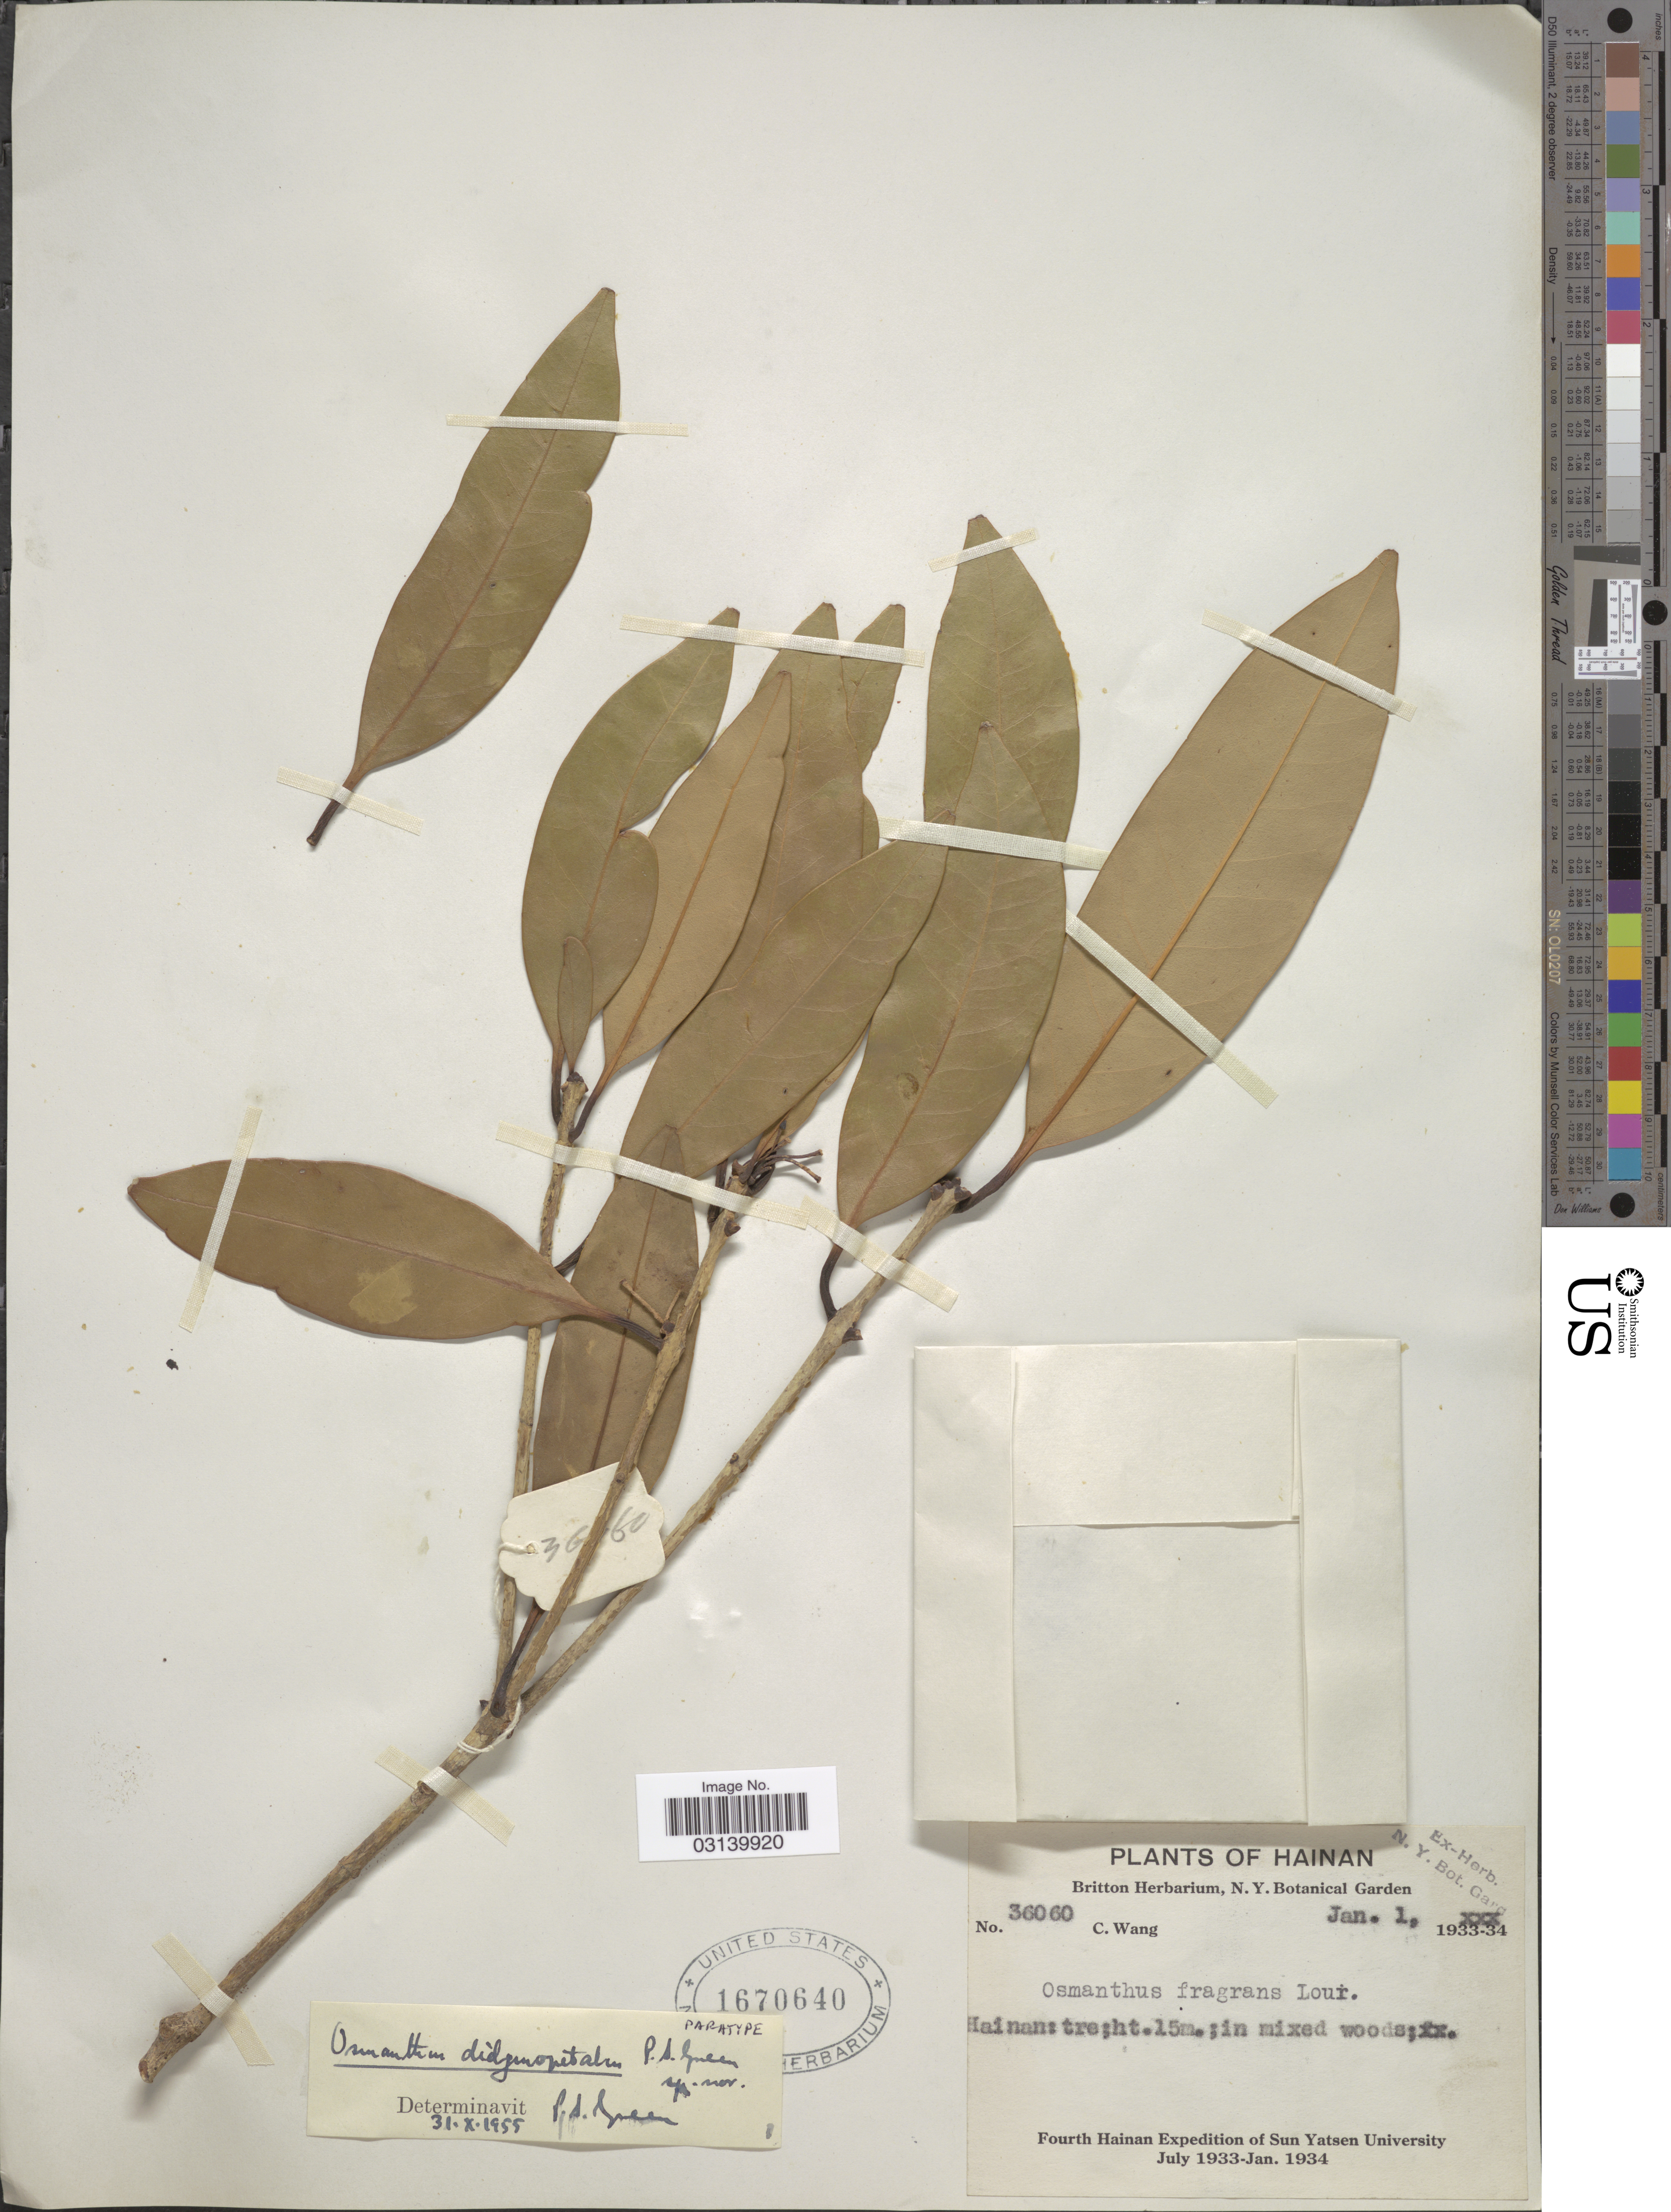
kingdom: Plantae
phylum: Tracheophyta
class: Magnoliopsida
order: Lamiales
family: Oleaceae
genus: Osmanthus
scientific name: Osmanthus didymopetalus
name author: P.S. Green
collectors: C. Wang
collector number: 36060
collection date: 1933-01-01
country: China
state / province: Hainan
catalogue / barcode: US 1670640